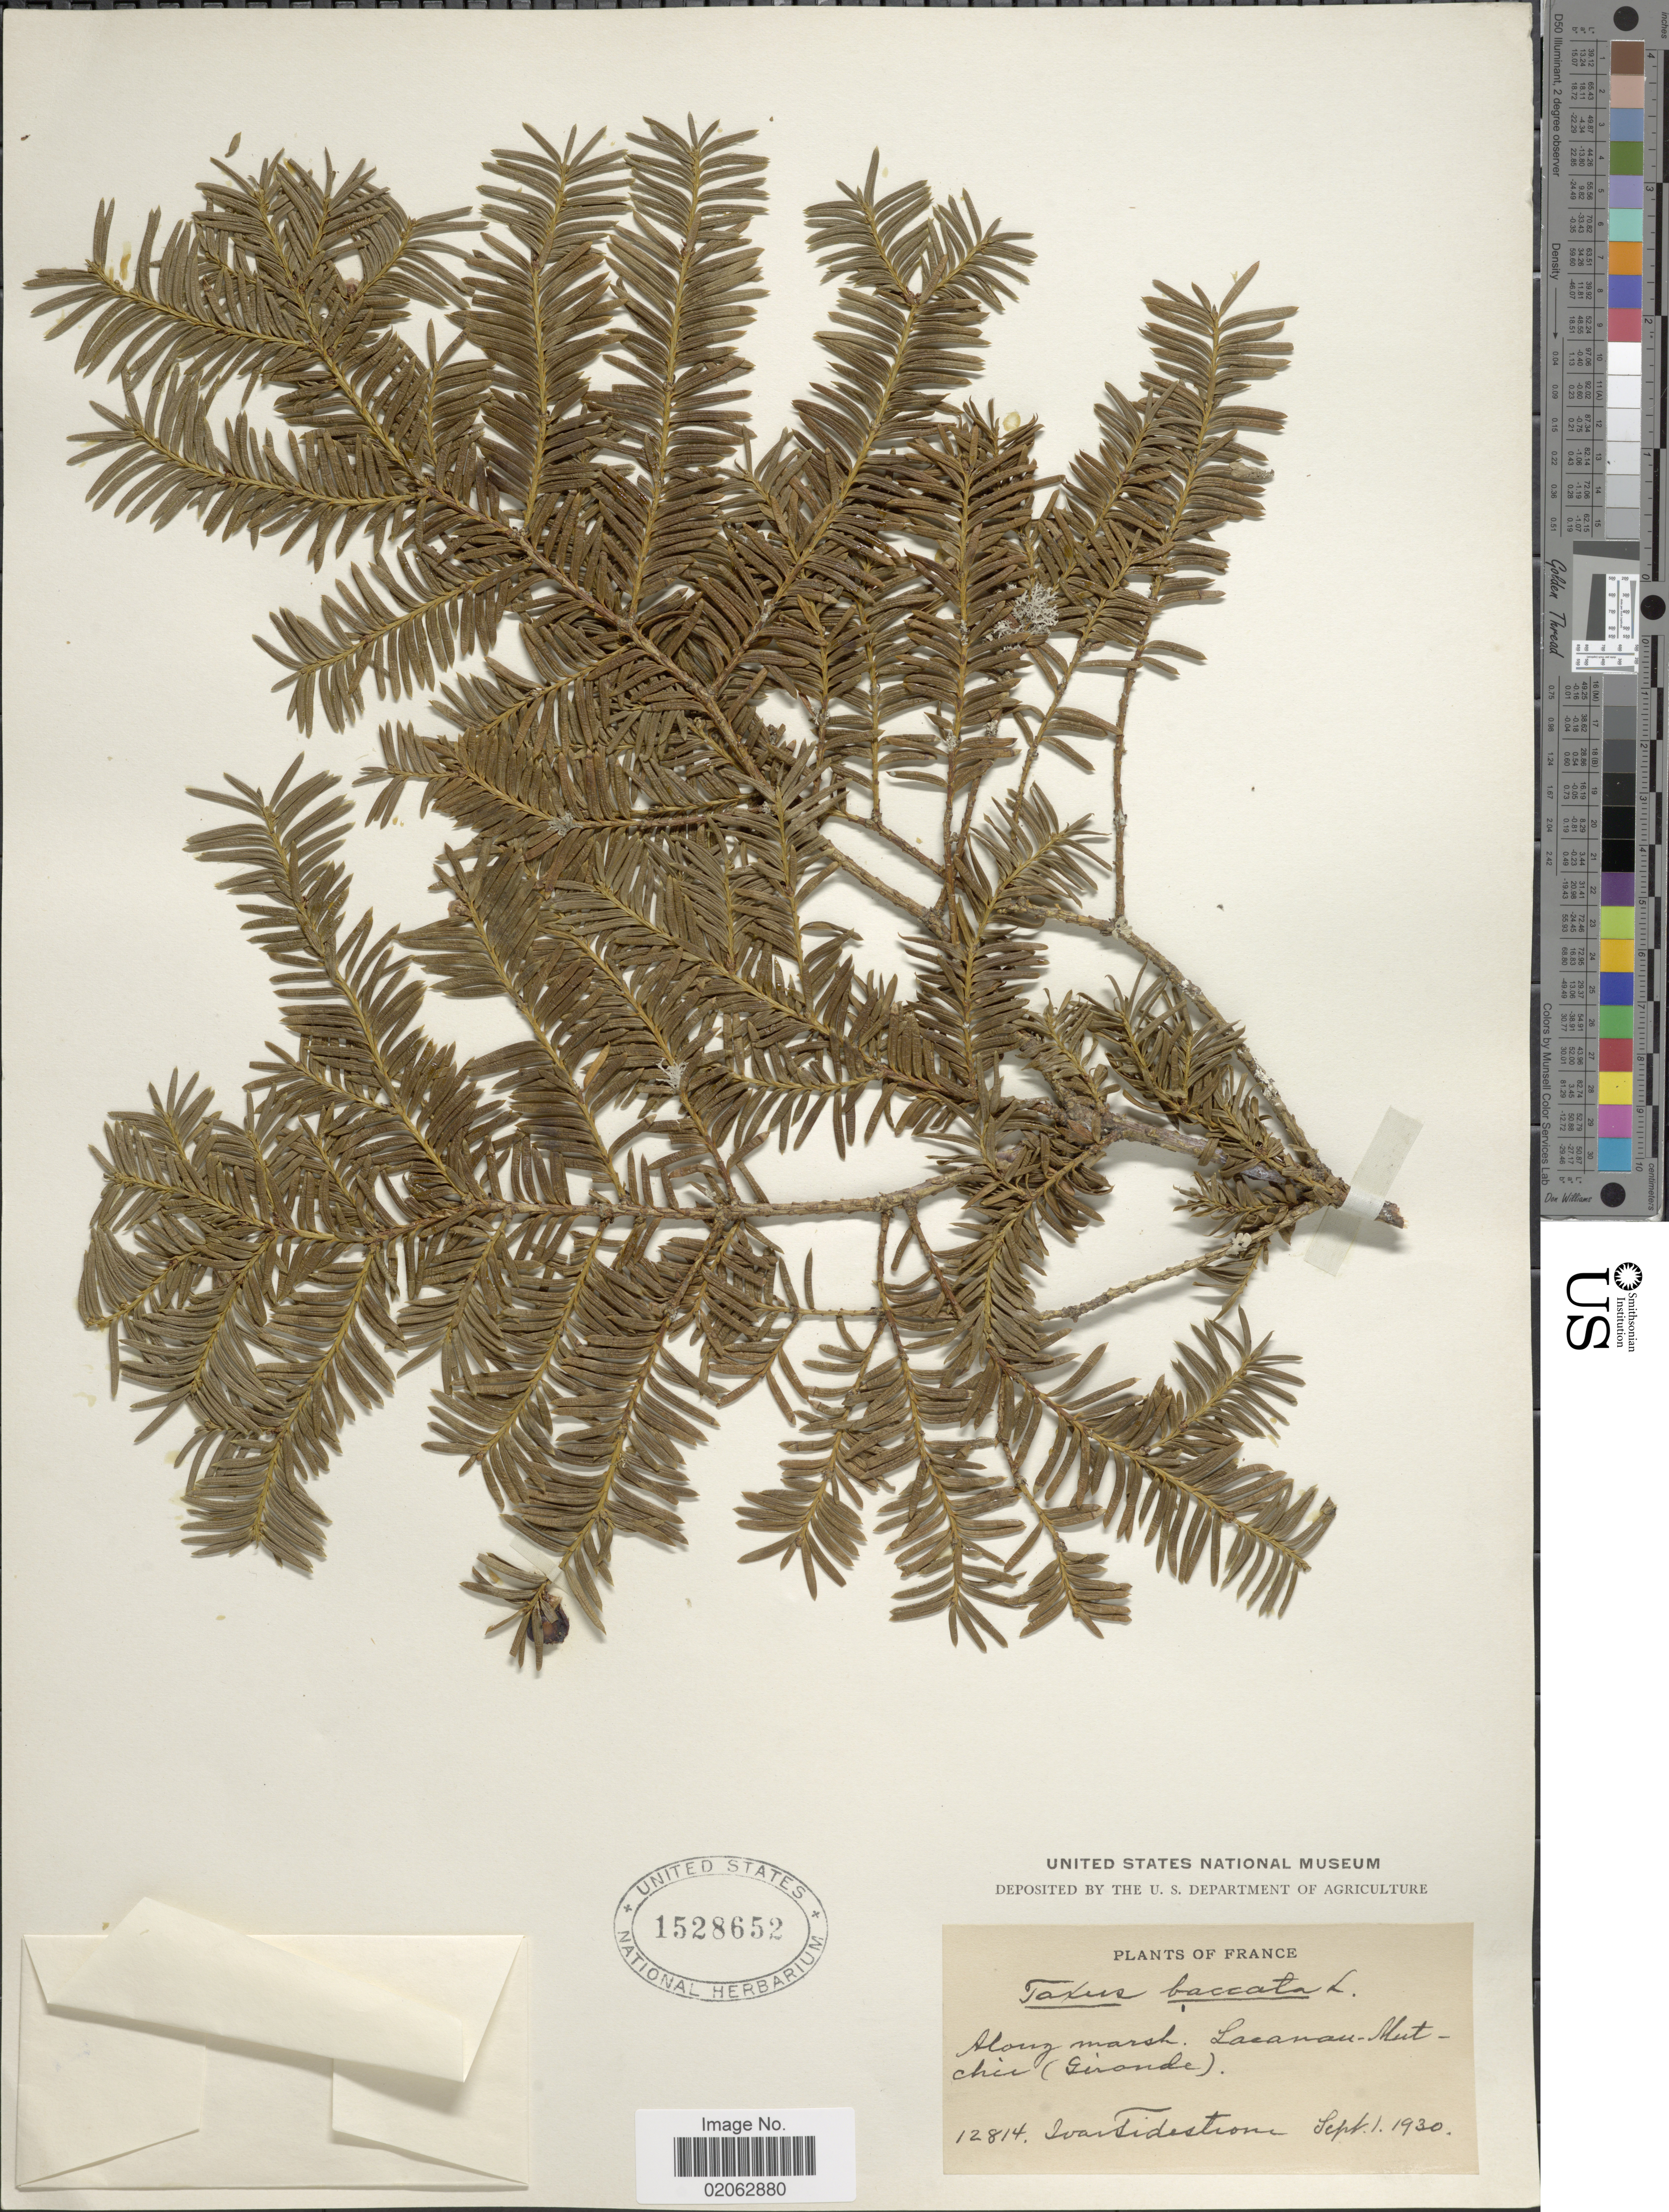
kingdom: Plantae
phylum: Tracheophyta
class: Pinopsida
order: Pinales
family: Taxaceae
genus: Taxus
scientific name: Taxus sp.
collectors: I. F. Tidestrom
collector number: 12814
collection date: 1930-09-01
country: France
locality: Along marsh Lacanau-Moutchic (Gironde)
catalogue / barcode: US 1528652